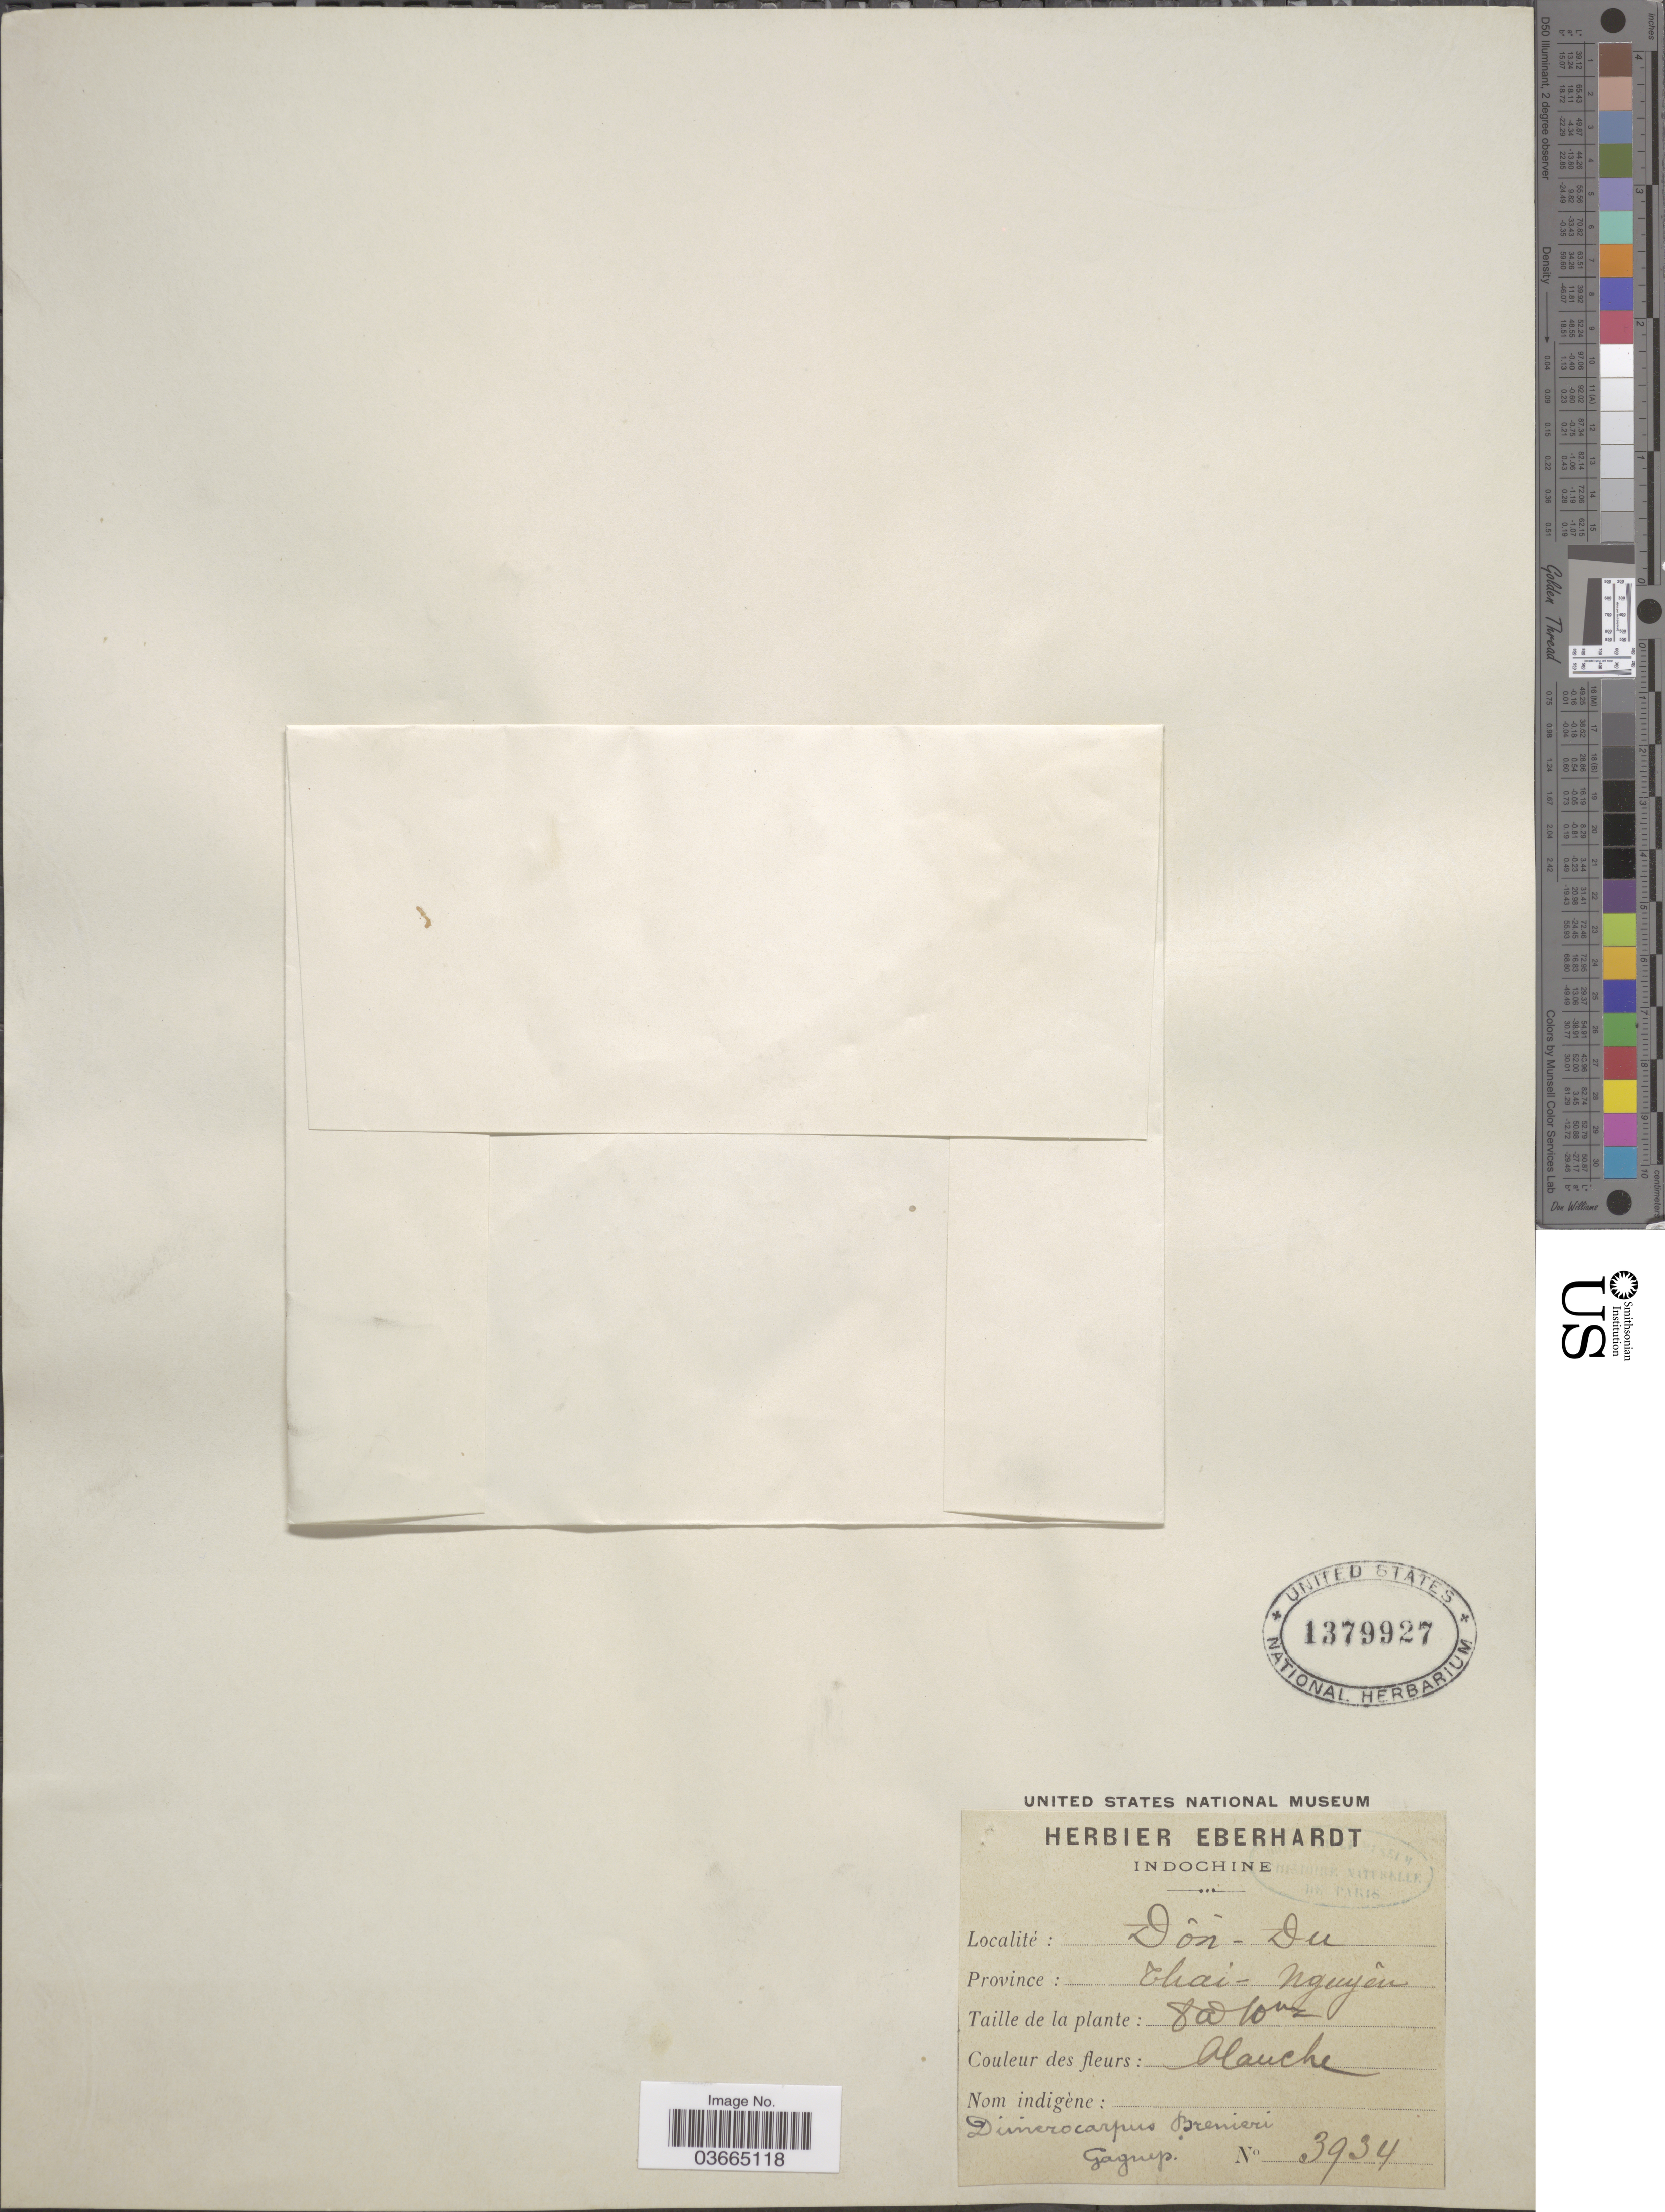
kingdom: Plantae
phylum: Tracheophyta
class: Magnoliopsida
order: Rosales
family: Moraceae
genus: Taxotrophis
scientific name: Taxotrophis macrophylla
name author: (Blume) Boerl.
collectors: ex herb. Eberhardt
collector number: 3934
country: Vietnam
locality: Indochine. Dôn-Du. Province Thai-Nguyén.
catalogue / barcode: US 1379927